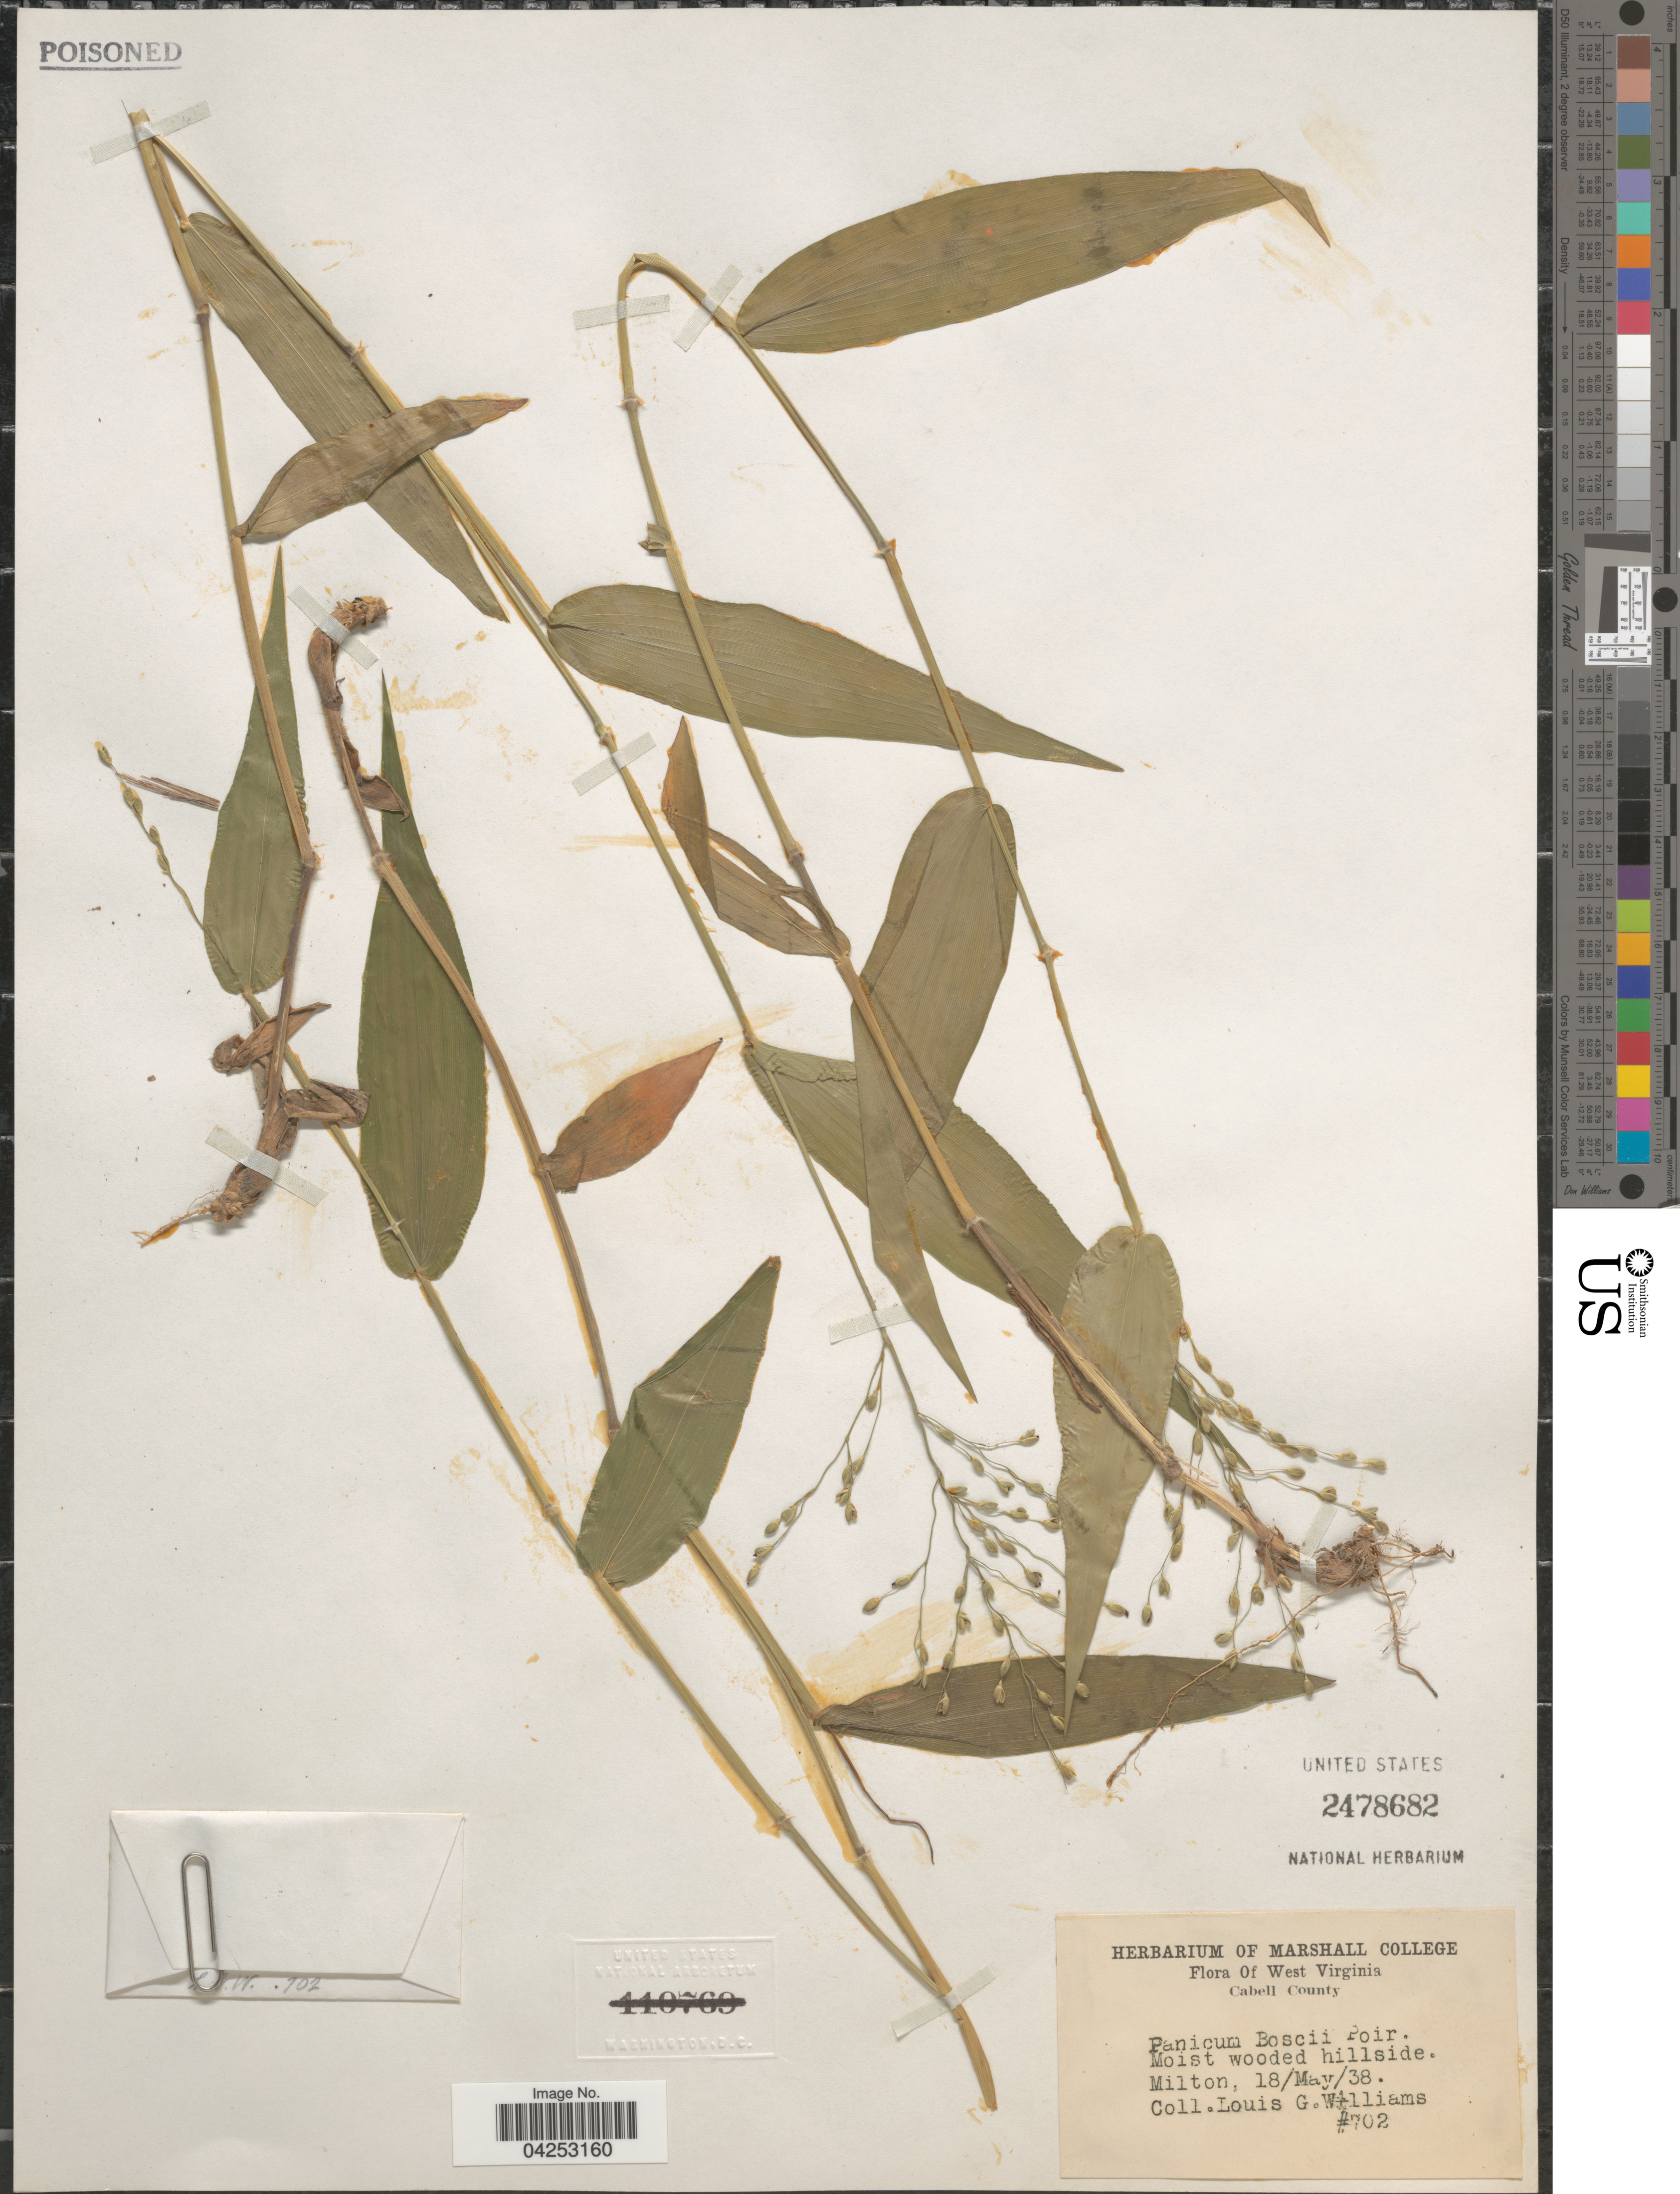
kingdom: Plantae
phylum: Tracheophyta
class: Liliopsida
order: Poales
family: Poaceae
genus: Dichanthelium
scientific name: Dichanthelium boscii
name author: (Poir.) Gould & C.A. Clark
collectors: L. G. Williams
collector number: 702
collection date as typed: Transcribed d/m/y: 18/5/38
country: United States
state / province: West Virginia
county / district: Cabell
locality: Cabell County. Moist wooded hillside. Milton.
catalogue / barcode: US 2478682